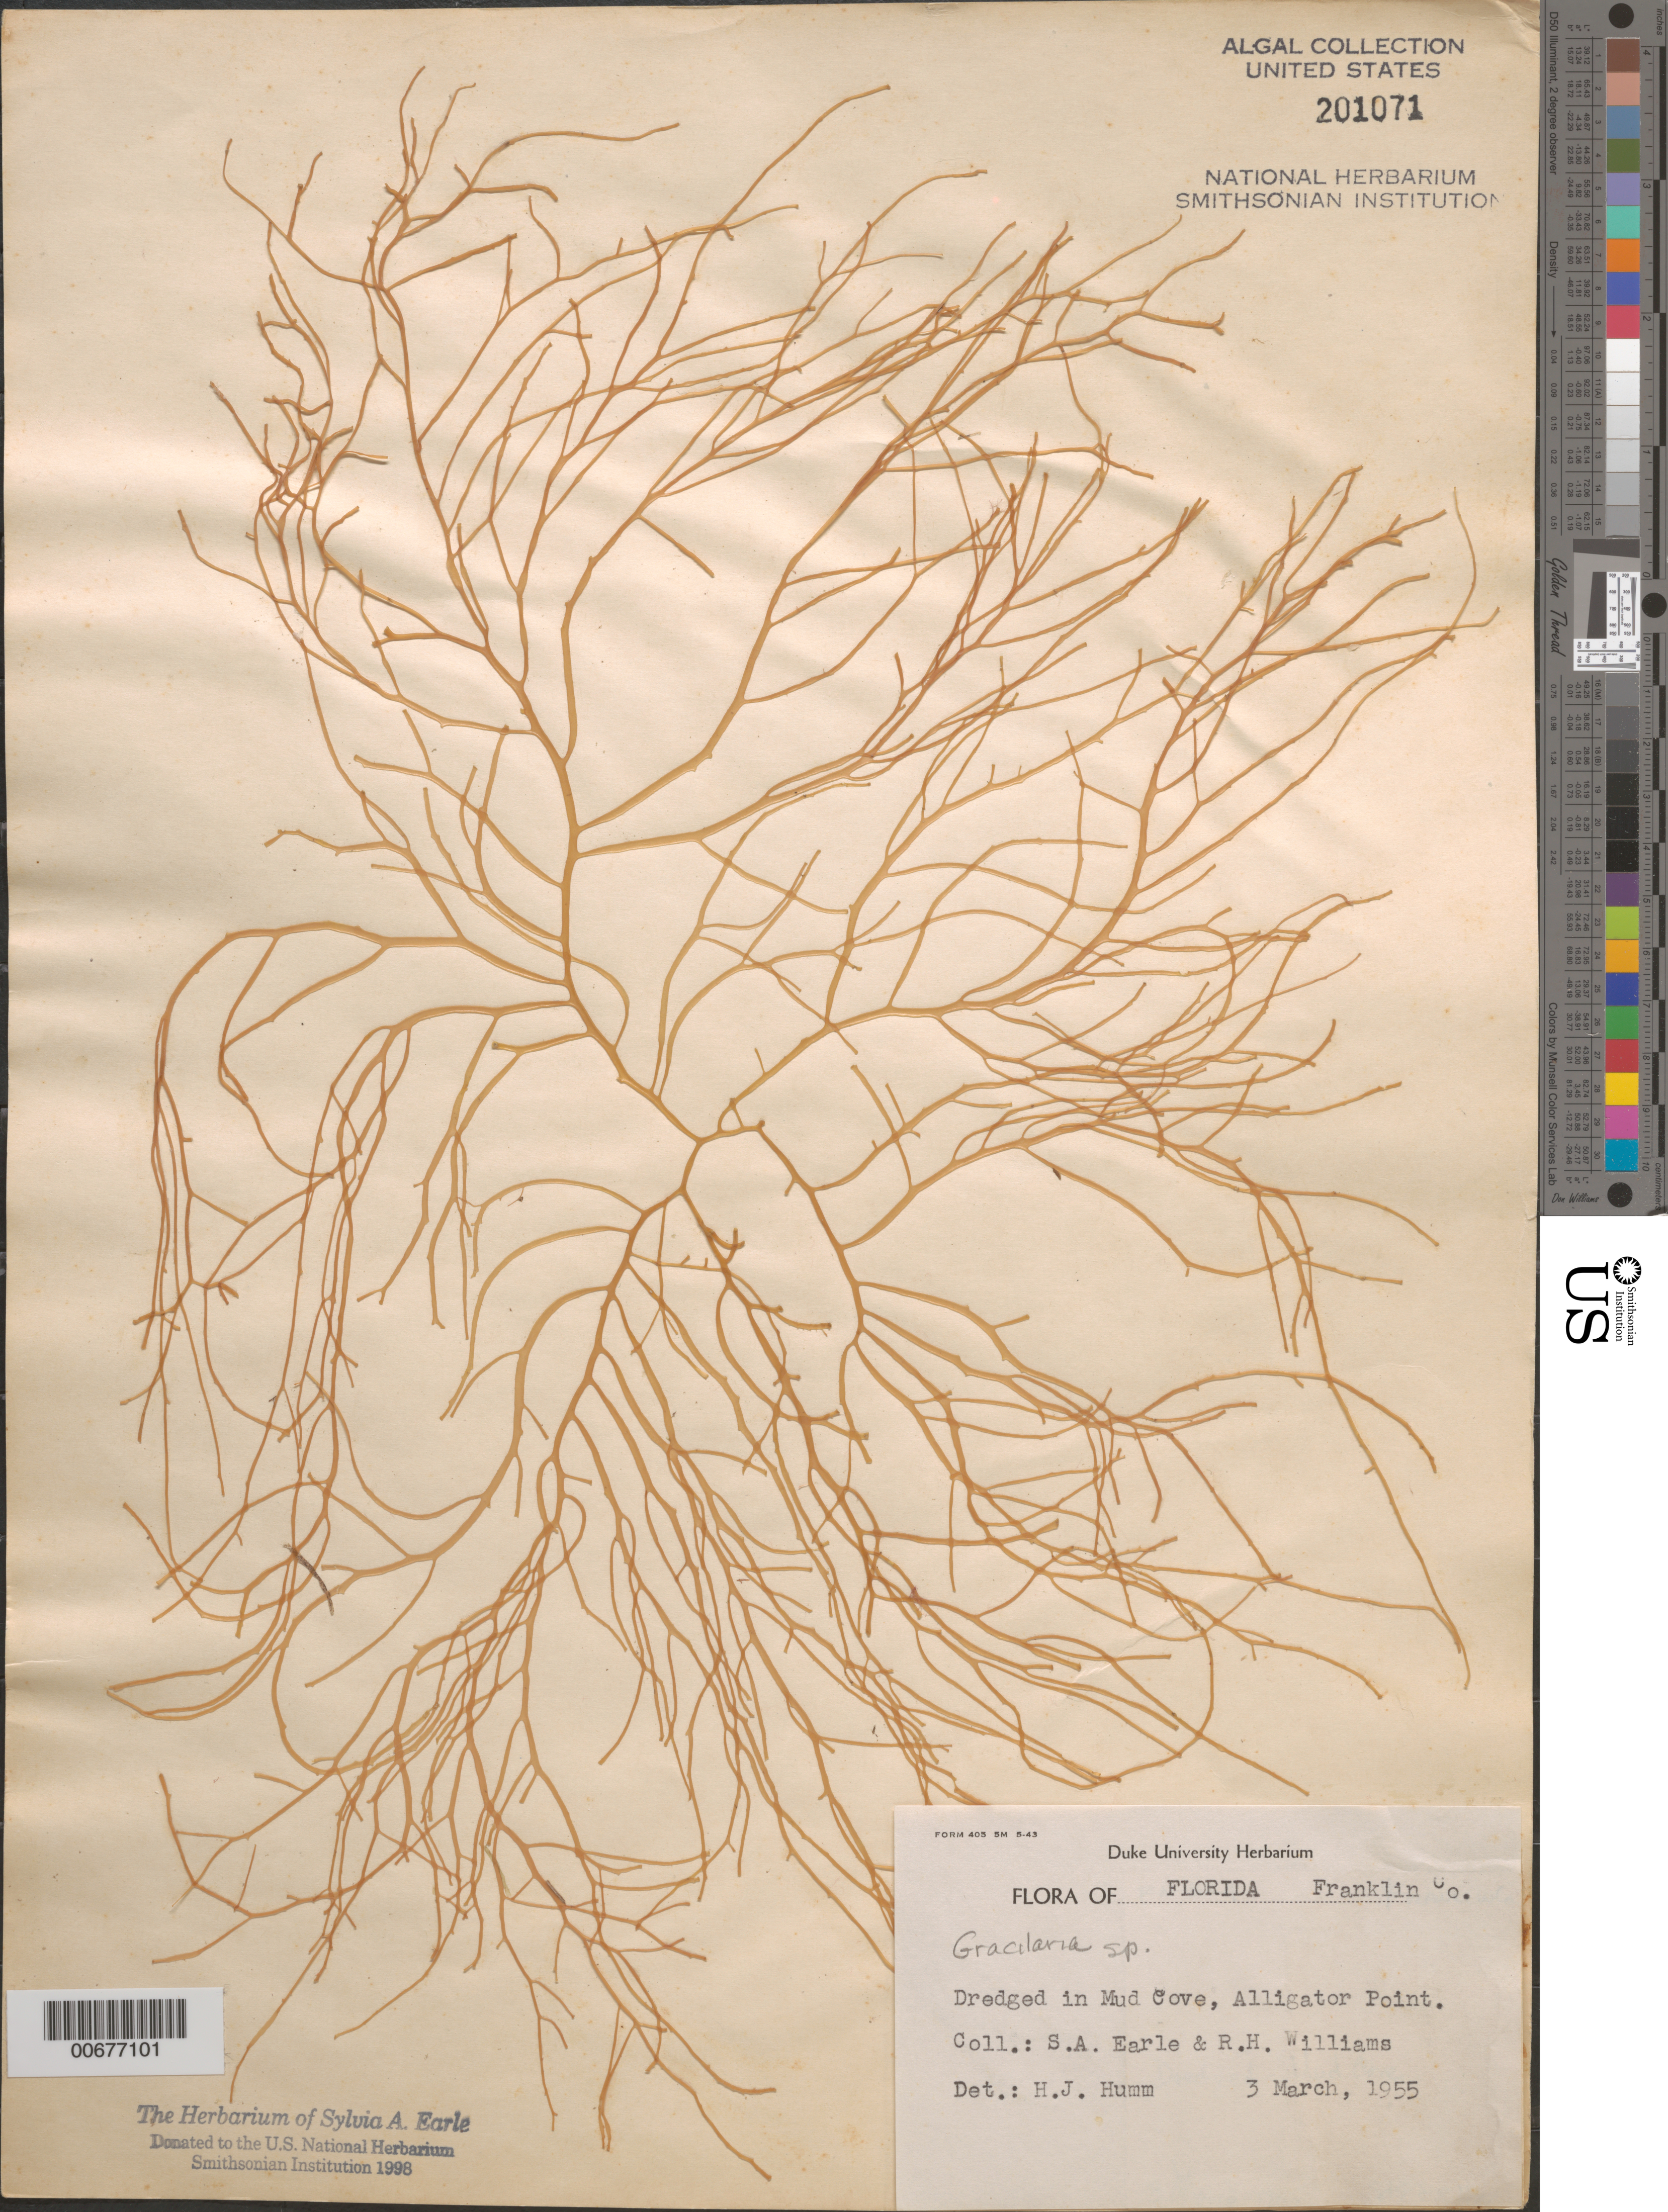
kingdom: Plantae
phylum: Rhodophyta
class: Florideophyceae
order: Gracilariales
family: Gracilariaceae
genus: Gracilaria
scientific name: Gracilaria sp.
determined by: Humm, Harold J.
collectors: S. A. Earle & R. H. Williams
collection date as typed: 03 Mar 1955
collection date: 1955-03-03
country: United States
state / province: Florida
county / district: Franklin County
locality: Mud Cove, Alligator Point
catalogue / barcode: US 201071